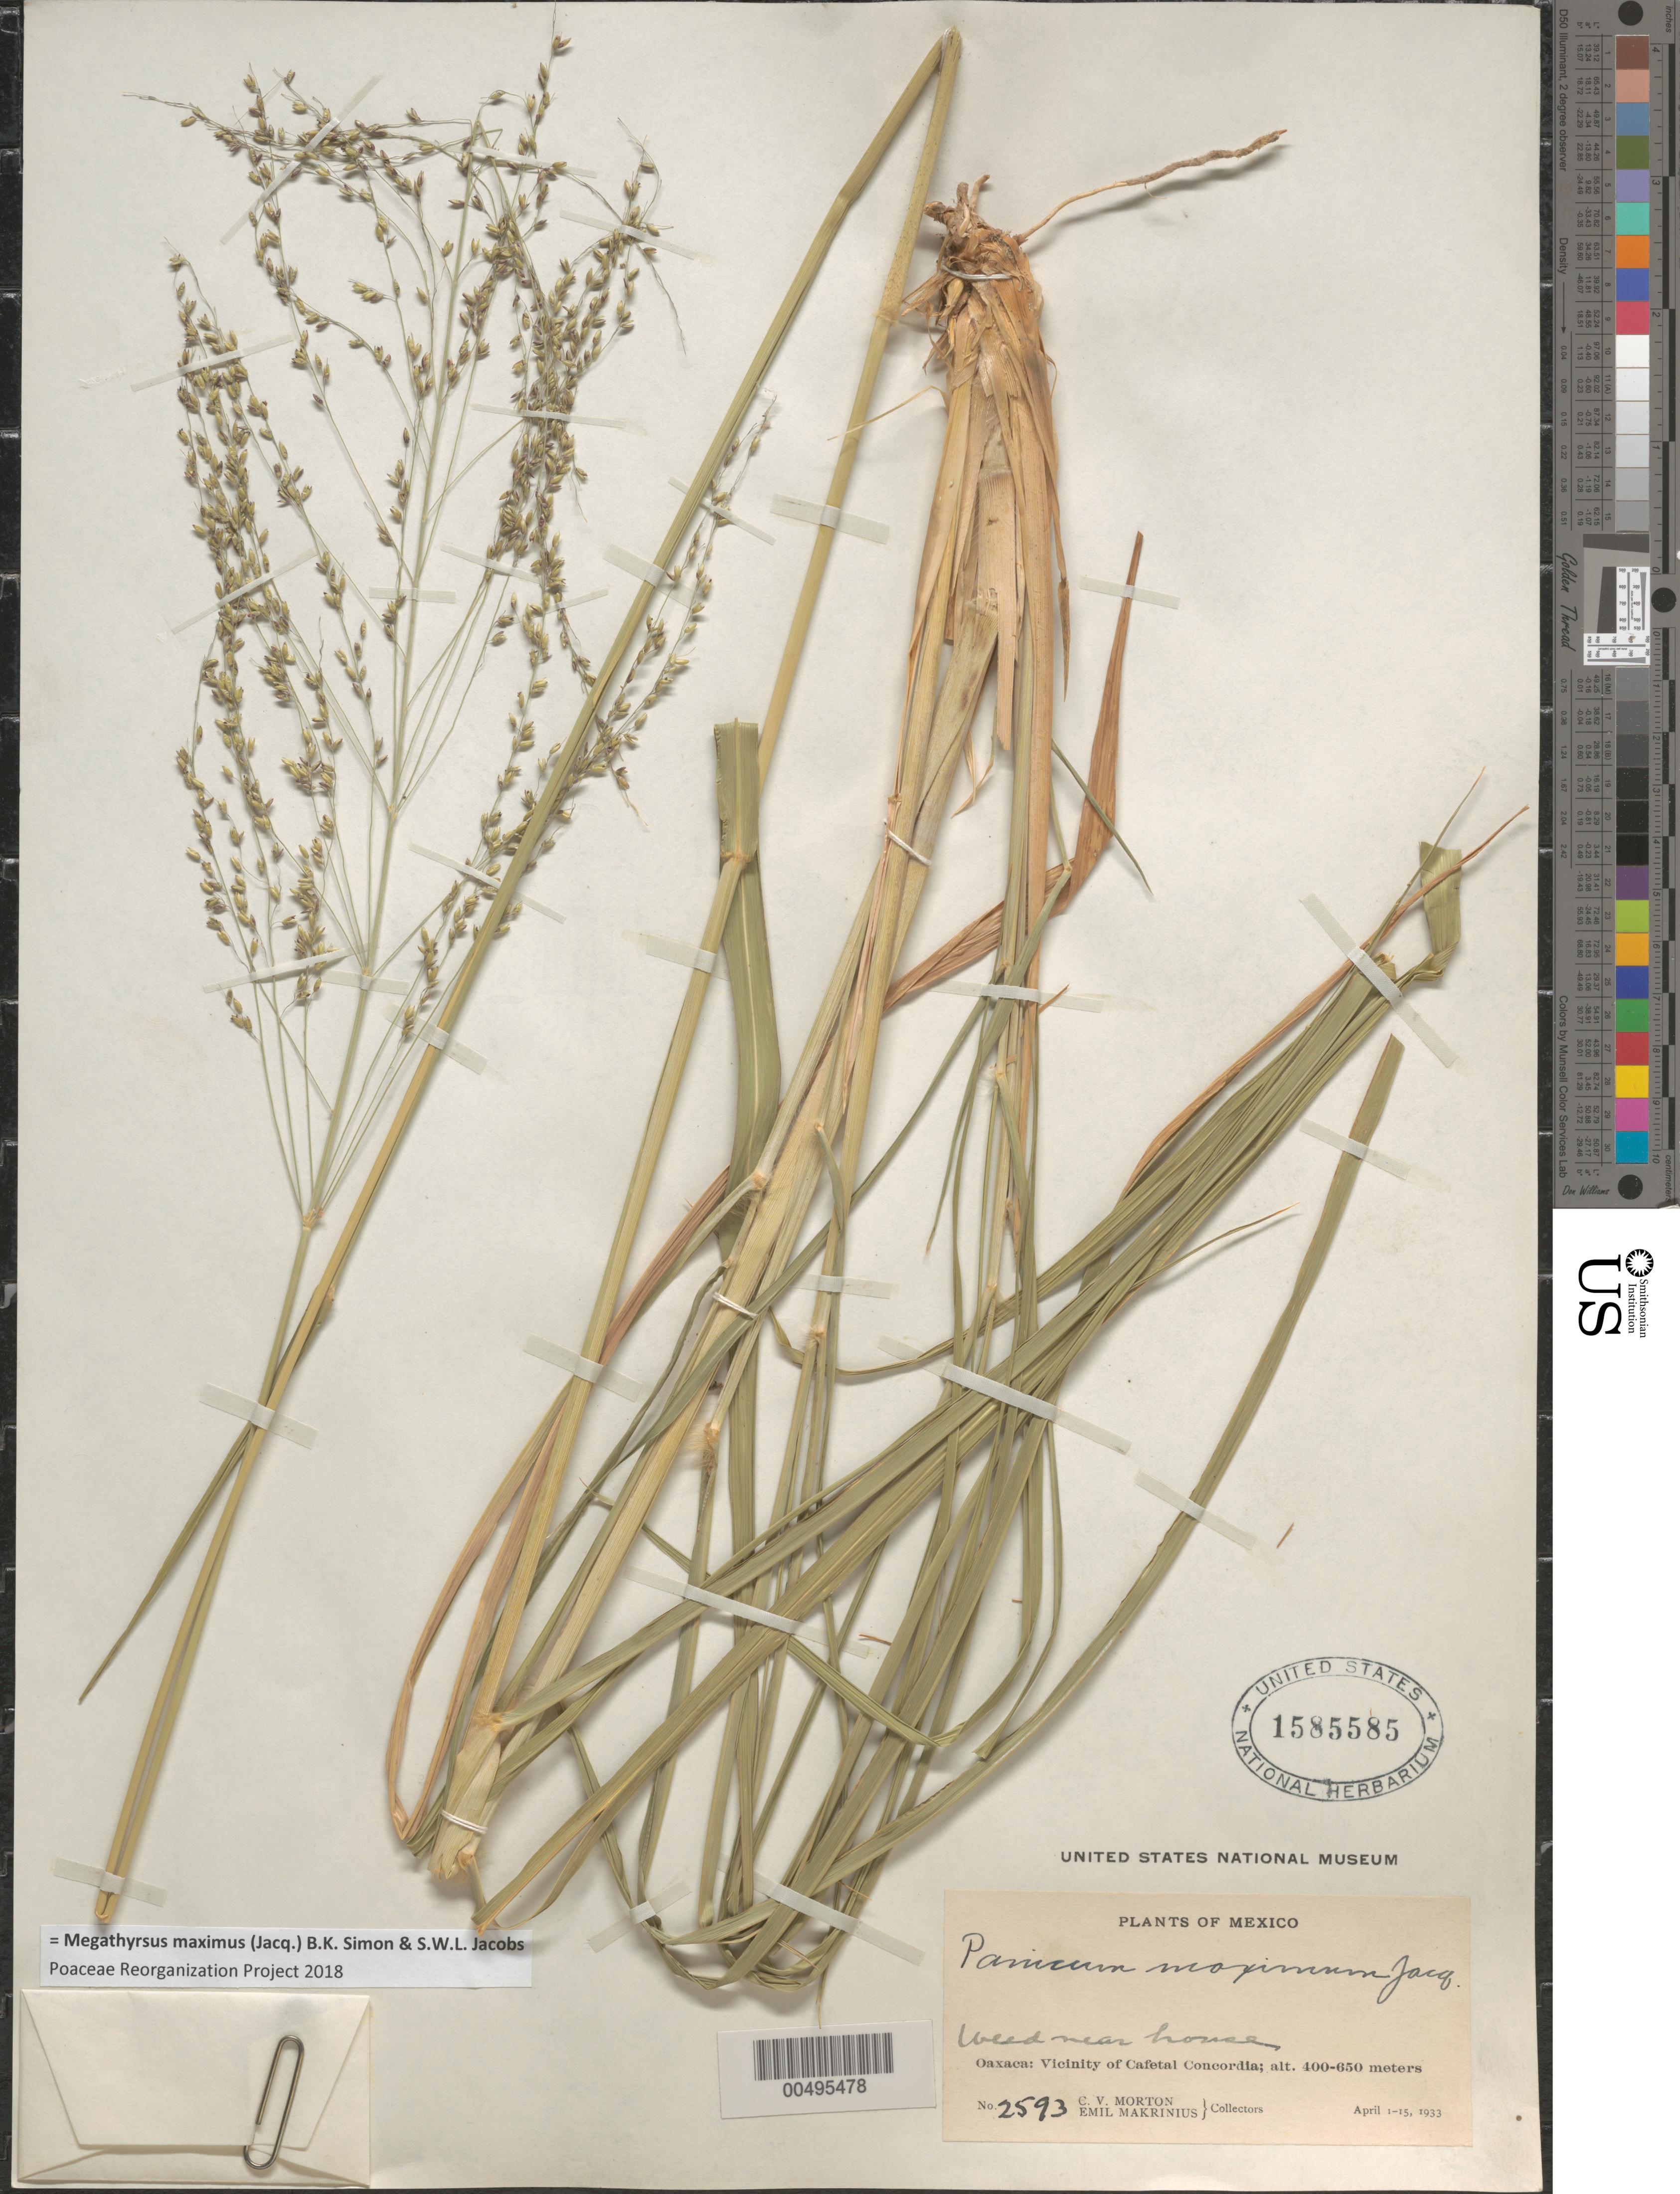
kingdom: Plantae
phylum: Tracheophyta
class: Liliopsida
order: Poales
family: Poaceae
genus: Megathyrsus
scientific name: Megathyrsus maximus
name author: (Jacq.) B.K. Simon & S.W.L. Jacobs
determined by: Poaceae Reorganization Project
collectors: C. V. Morton & E. Makrinius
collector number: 2593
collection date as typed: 1 Apr 1933 to 15 Apr 1933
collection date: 1933-04-01/1933-04-15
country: Mexico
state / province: Oaxaca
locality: Vicinity of Cafetal Concordia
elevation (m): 400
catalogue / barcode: US 1585585